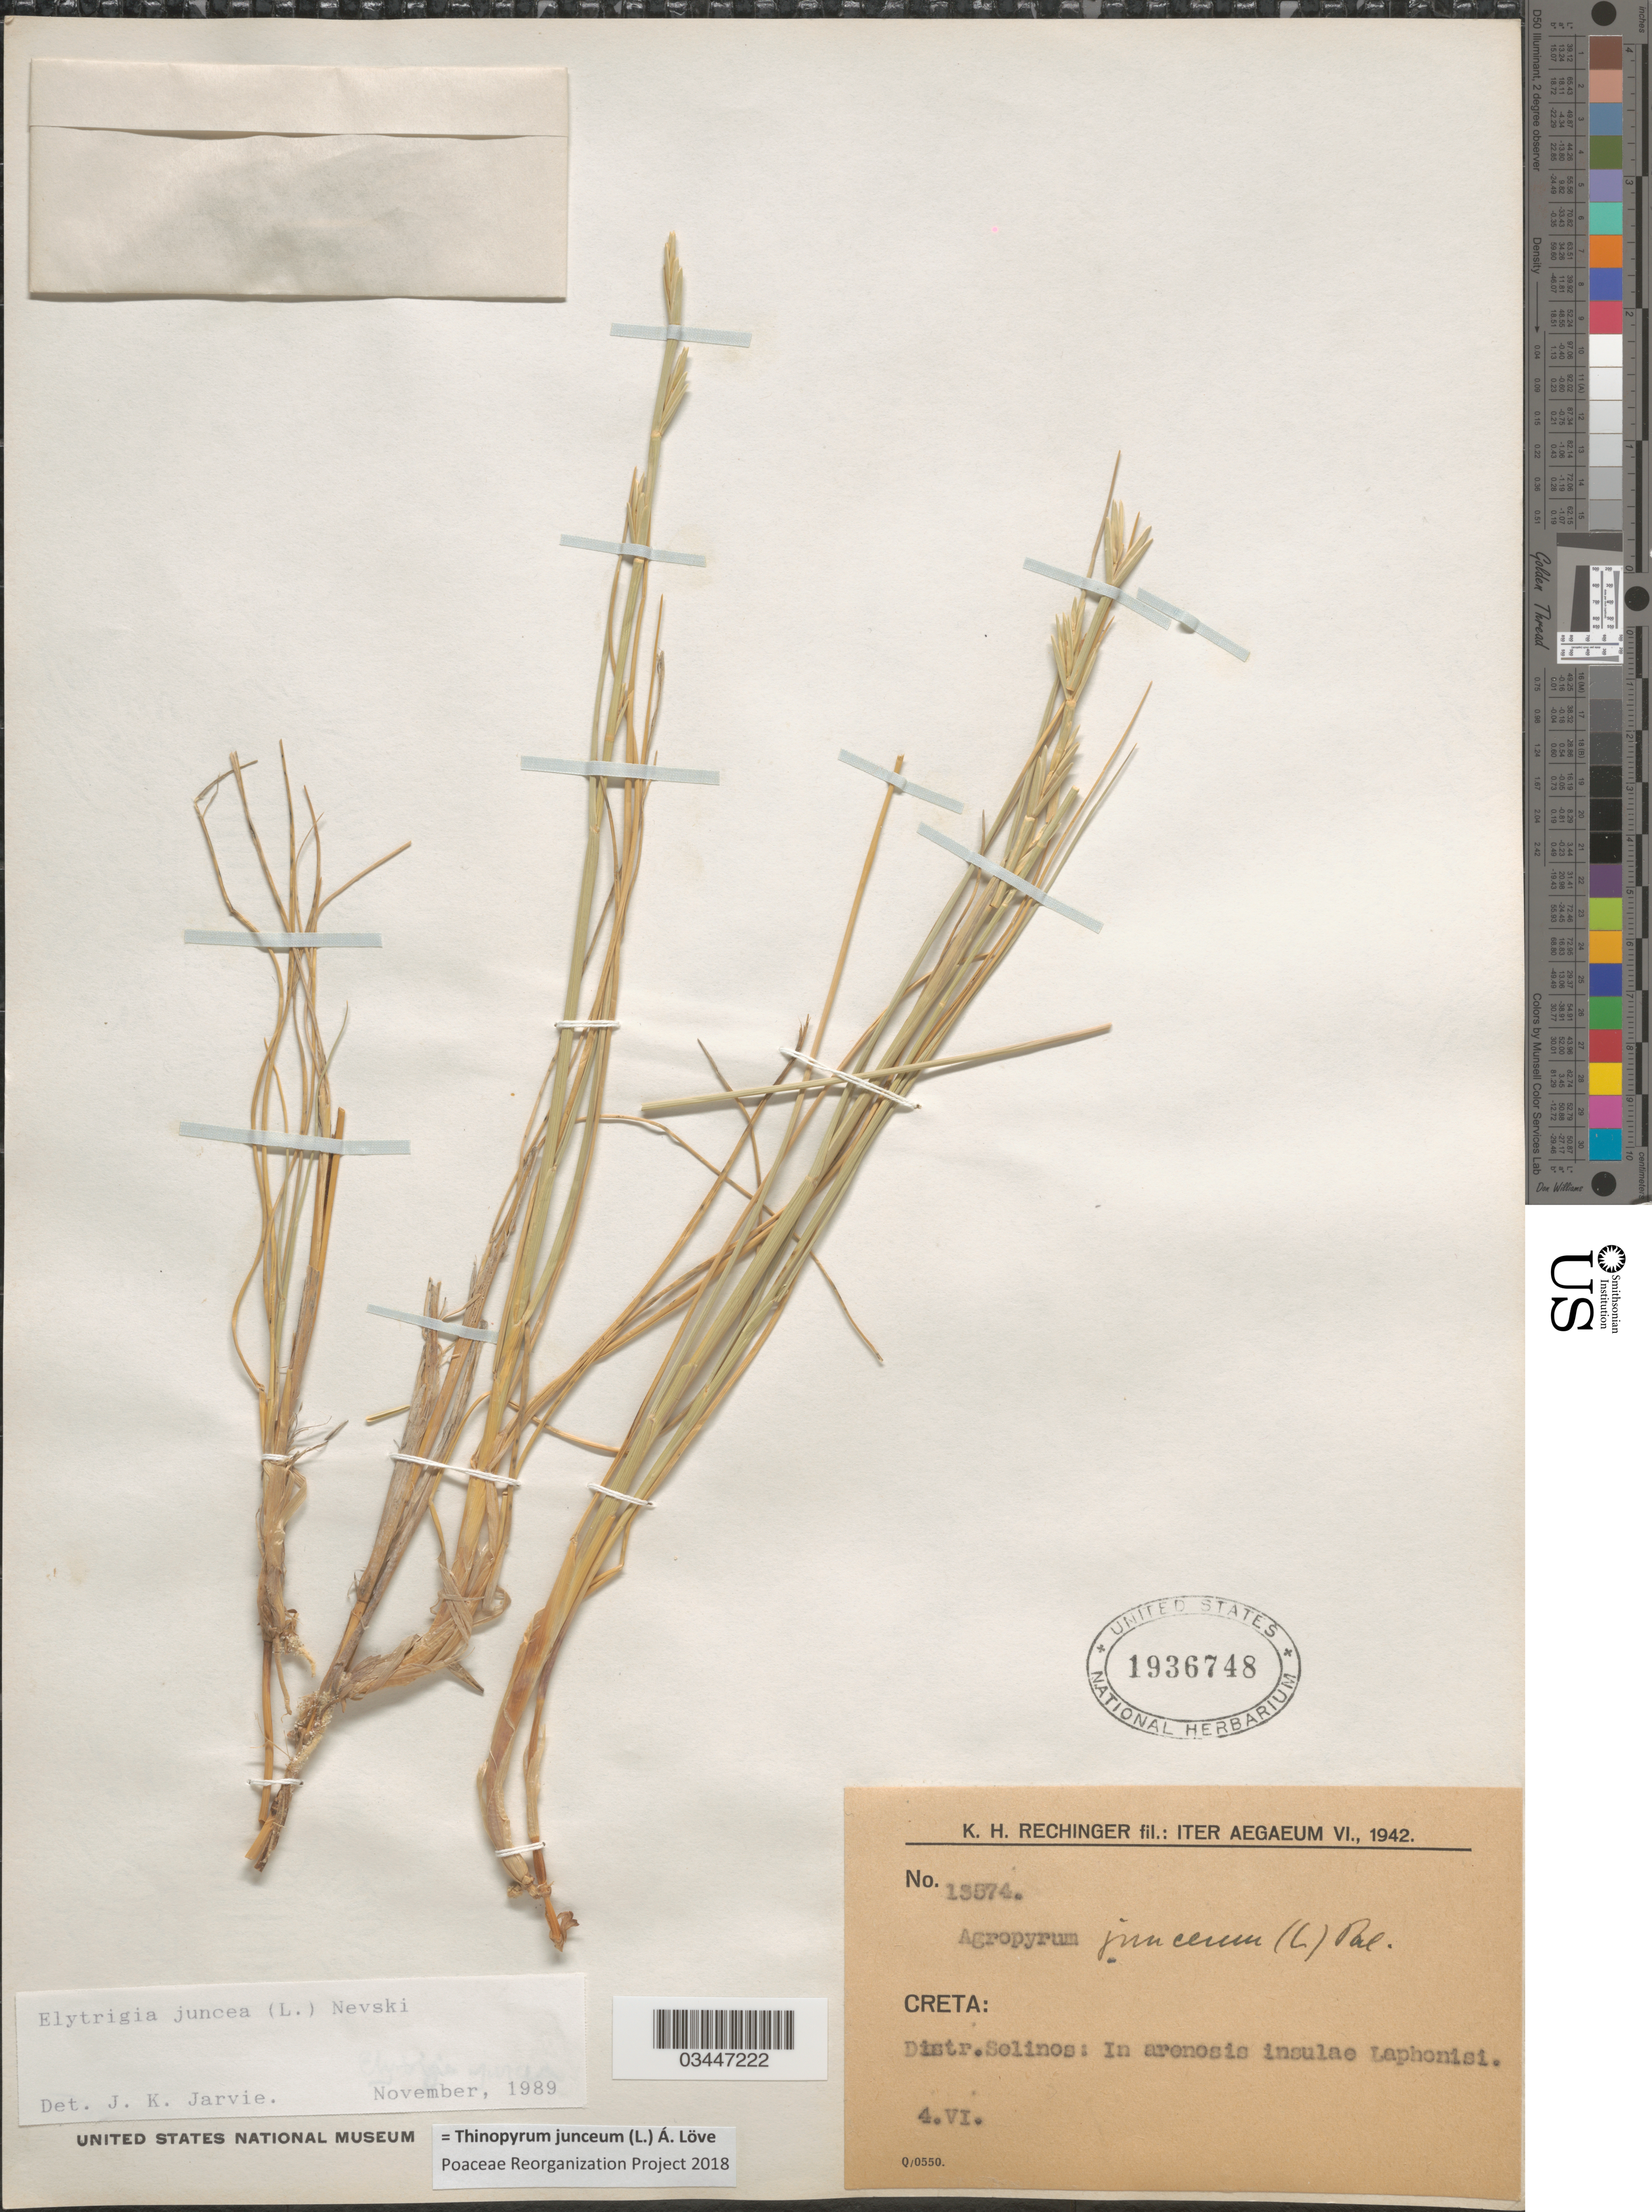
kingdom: Plantae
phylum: Tracheophyta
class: Liliopsida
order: Poales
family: Poaceae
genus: Thinopyrum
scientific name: Thinopyrum junceum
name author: (L.) Á. Löve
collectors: K. H. Rechinger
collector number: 13574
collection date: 1942-06-04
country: Greece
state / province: Crete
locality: Iter Aegaeum VI., 1942. Creta: Distr. Selinos: In arenosis insulae Laphonisi.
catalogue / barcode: US 1936748